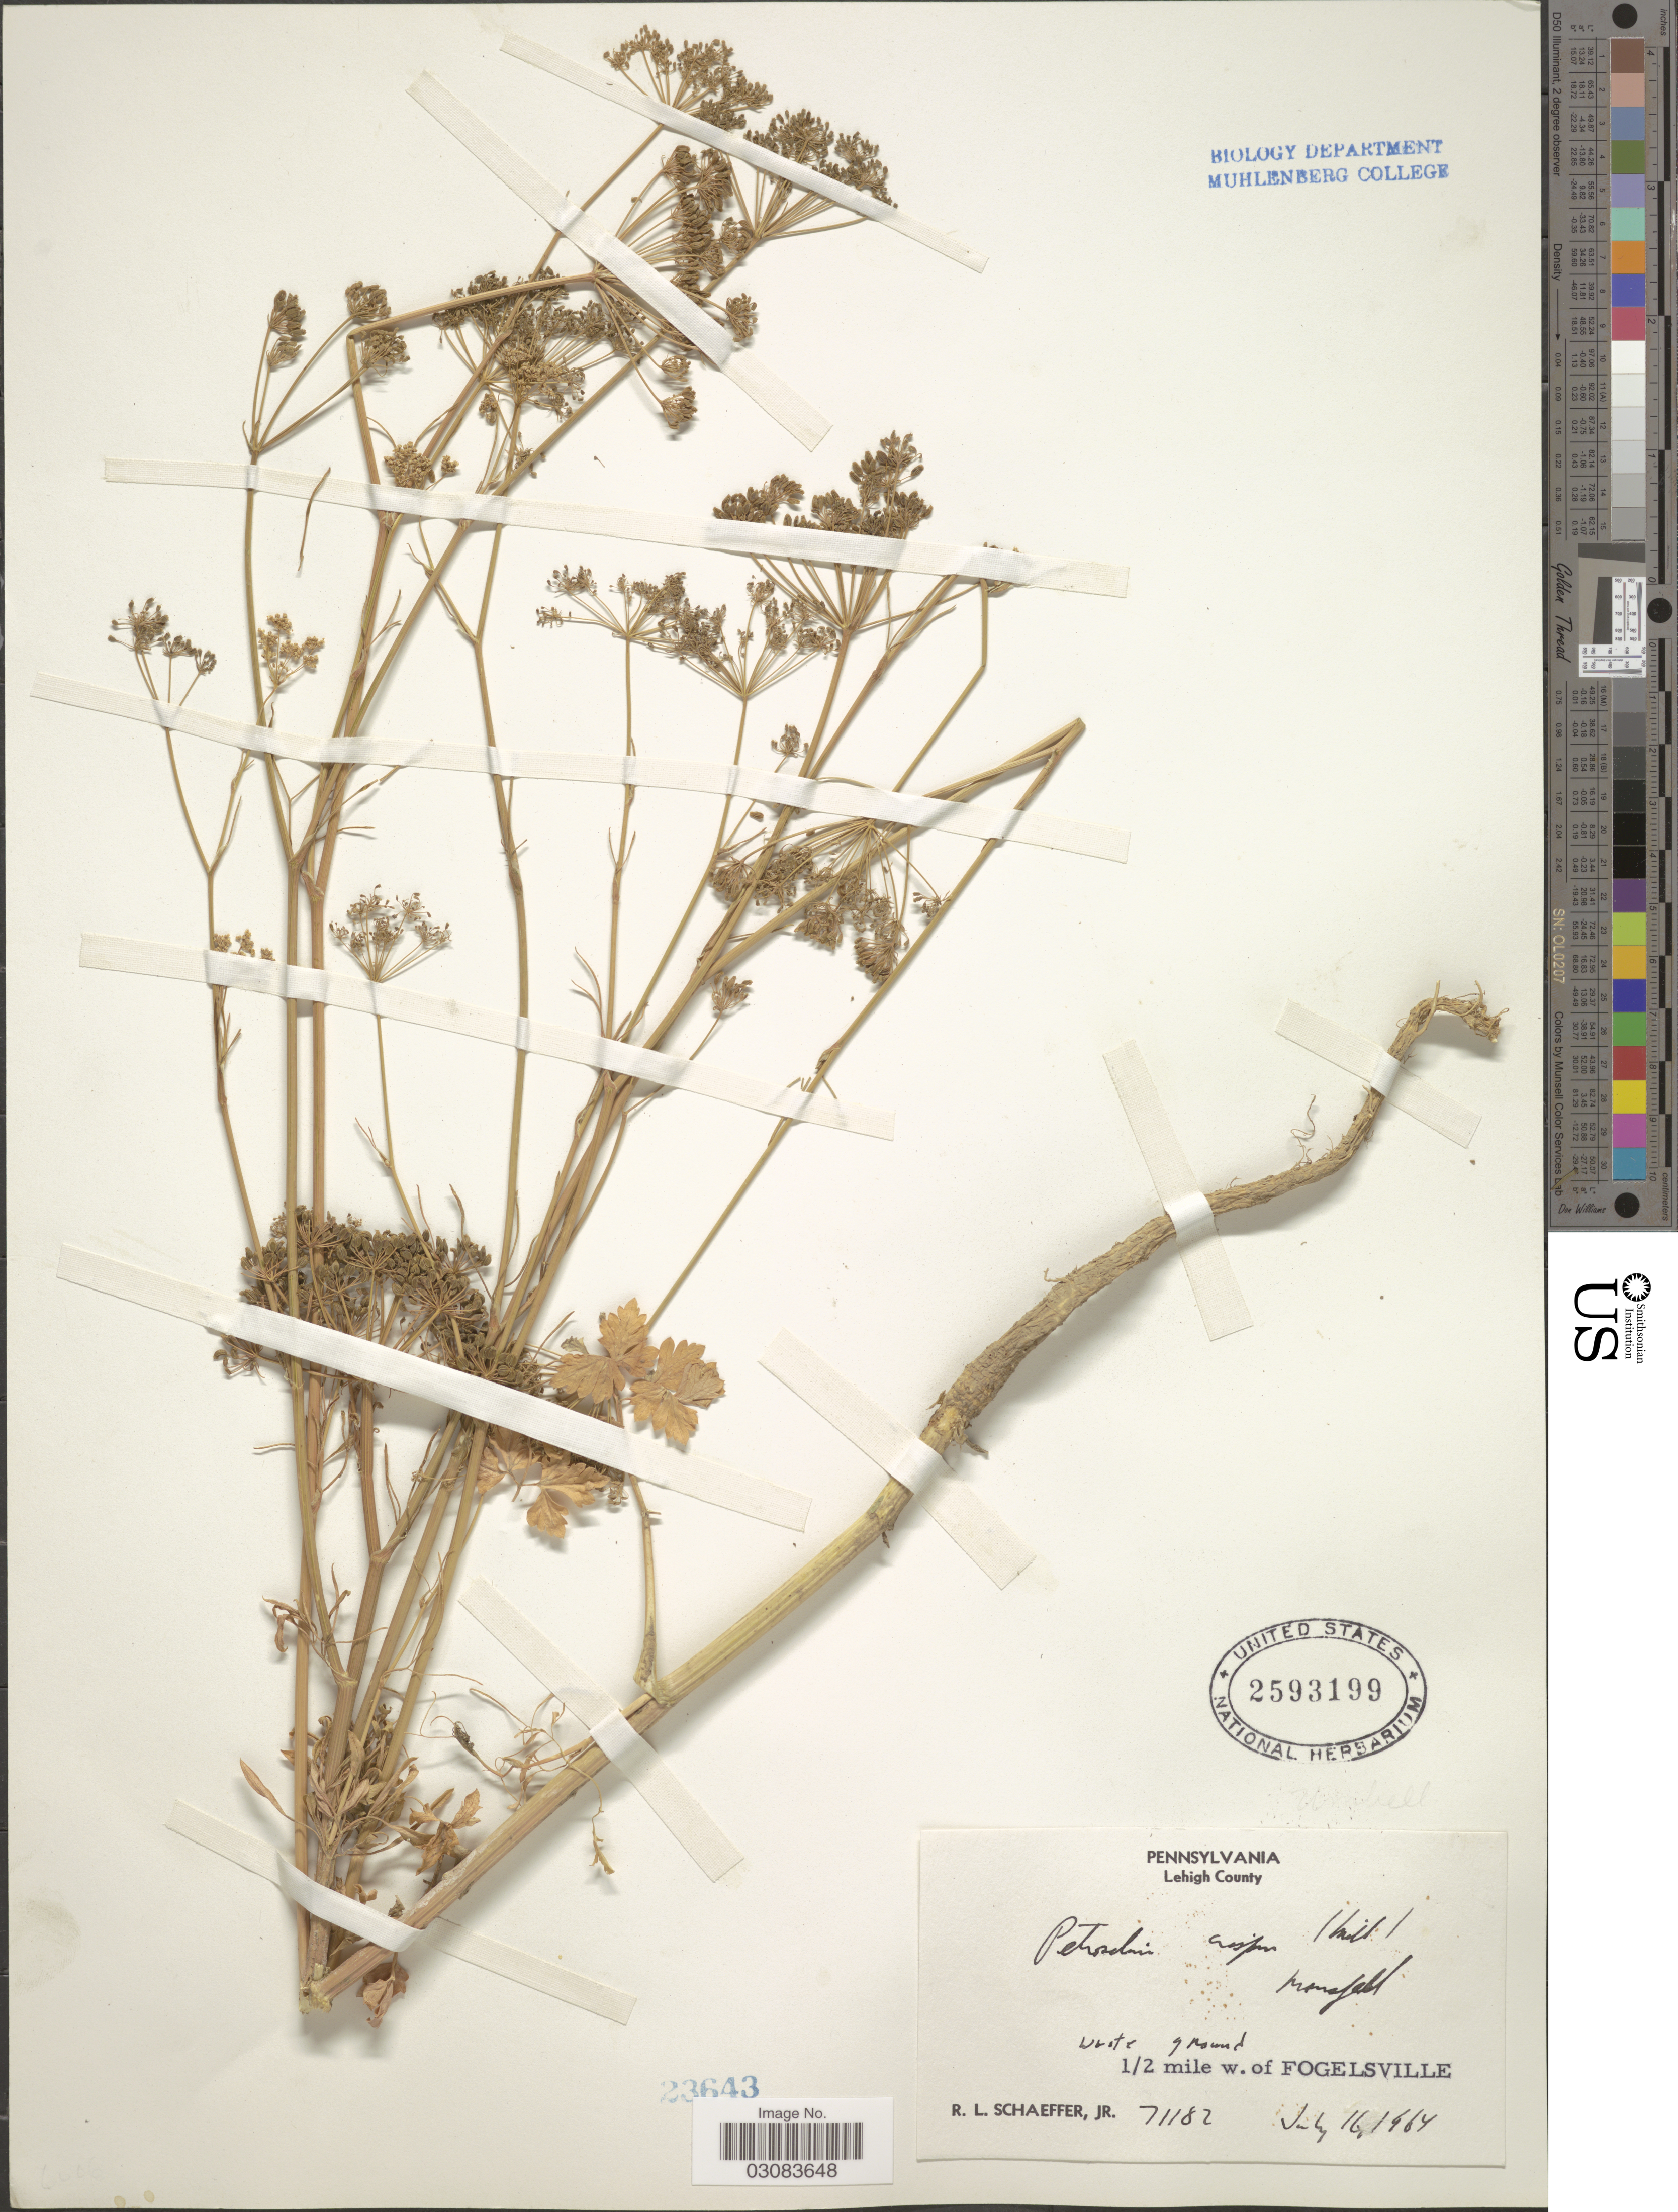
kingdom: Plantae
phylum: Tracheophyta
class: Magnoliopsida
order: Apiales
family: Apiaceae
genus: Petroselinum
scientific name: Petroselinum crispum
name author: (Mill.) Fuss.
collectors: R. L. Schaeffer Jr.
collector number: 71182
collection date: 1964-07-16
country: United States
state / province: Pennsylvania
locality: Lehigh County. ½ mile w. FOGELSVILLE.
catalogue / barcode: US 2593199